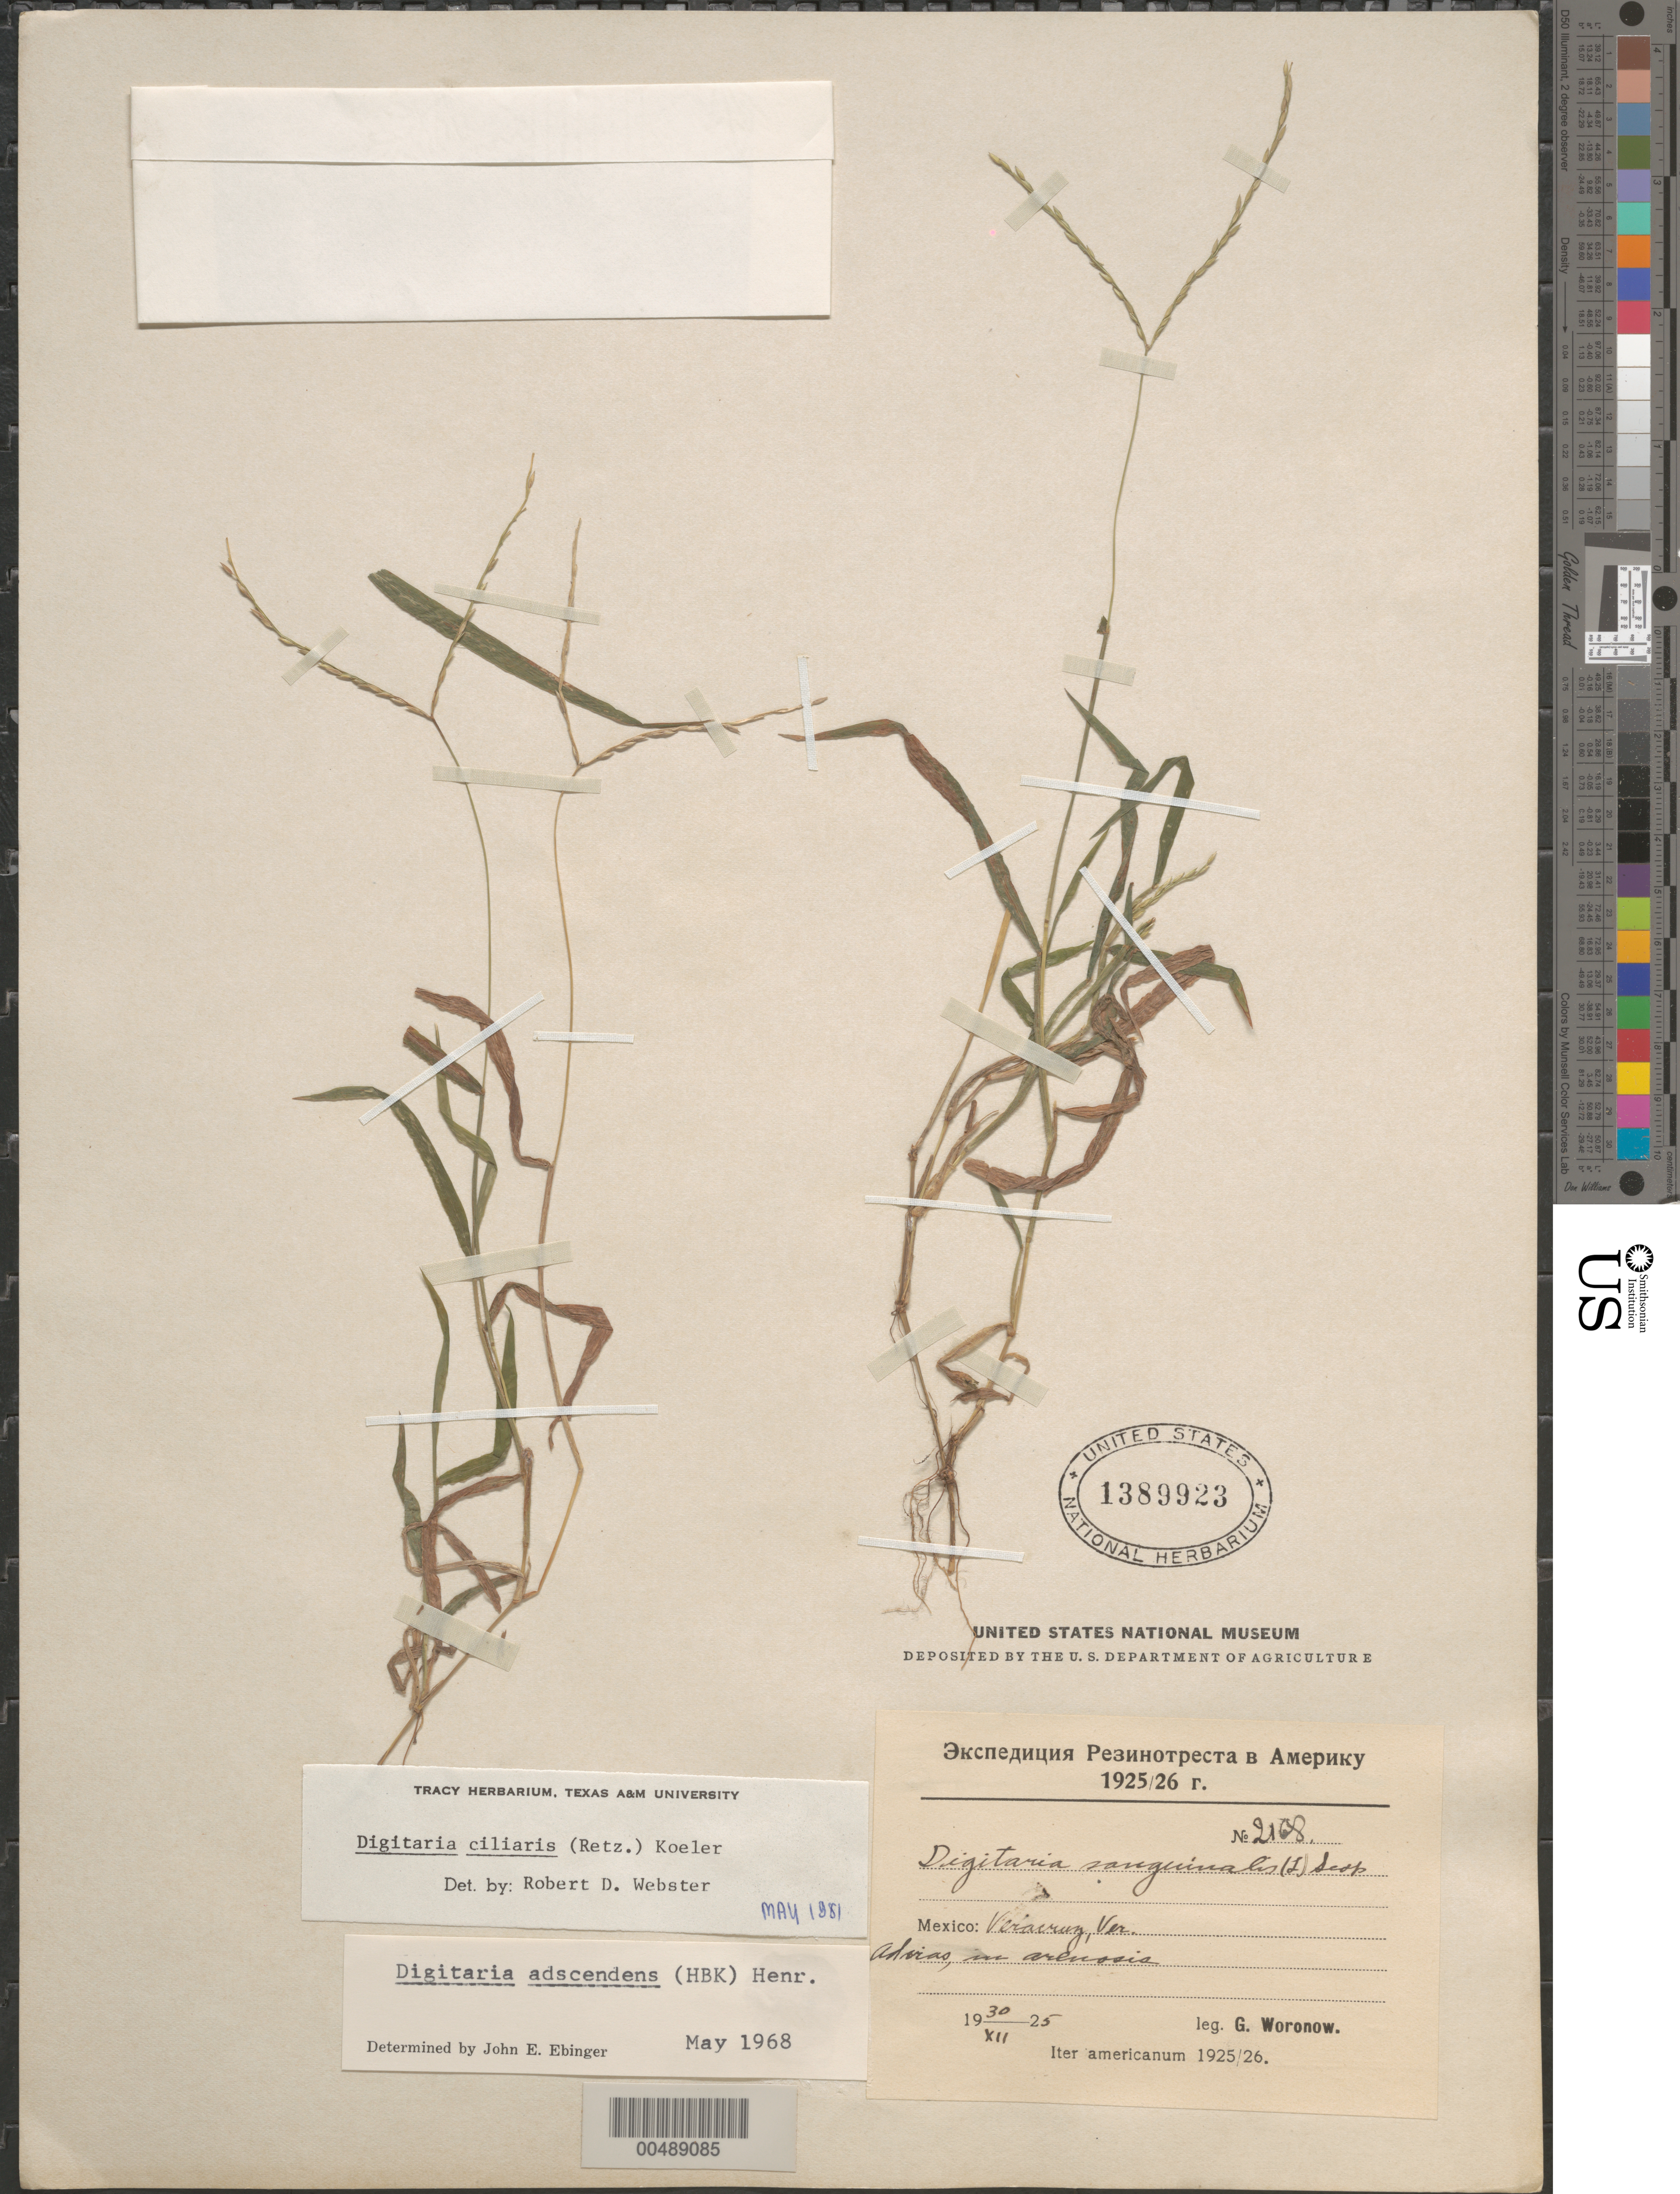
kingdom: Plantae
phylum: Tracheophyta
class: Liliopsida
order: Poales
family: Poaceae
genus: Digitaria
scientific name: Digitaria ciliaris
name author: (Retz.) Koeler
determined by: Webster, Robert D.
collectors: G. Woronow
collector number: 2168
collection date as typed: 30 Dec 1925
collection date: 1925-12-30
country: Mexico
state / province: Veracruz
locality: Veracruz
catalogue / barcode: US 1389923